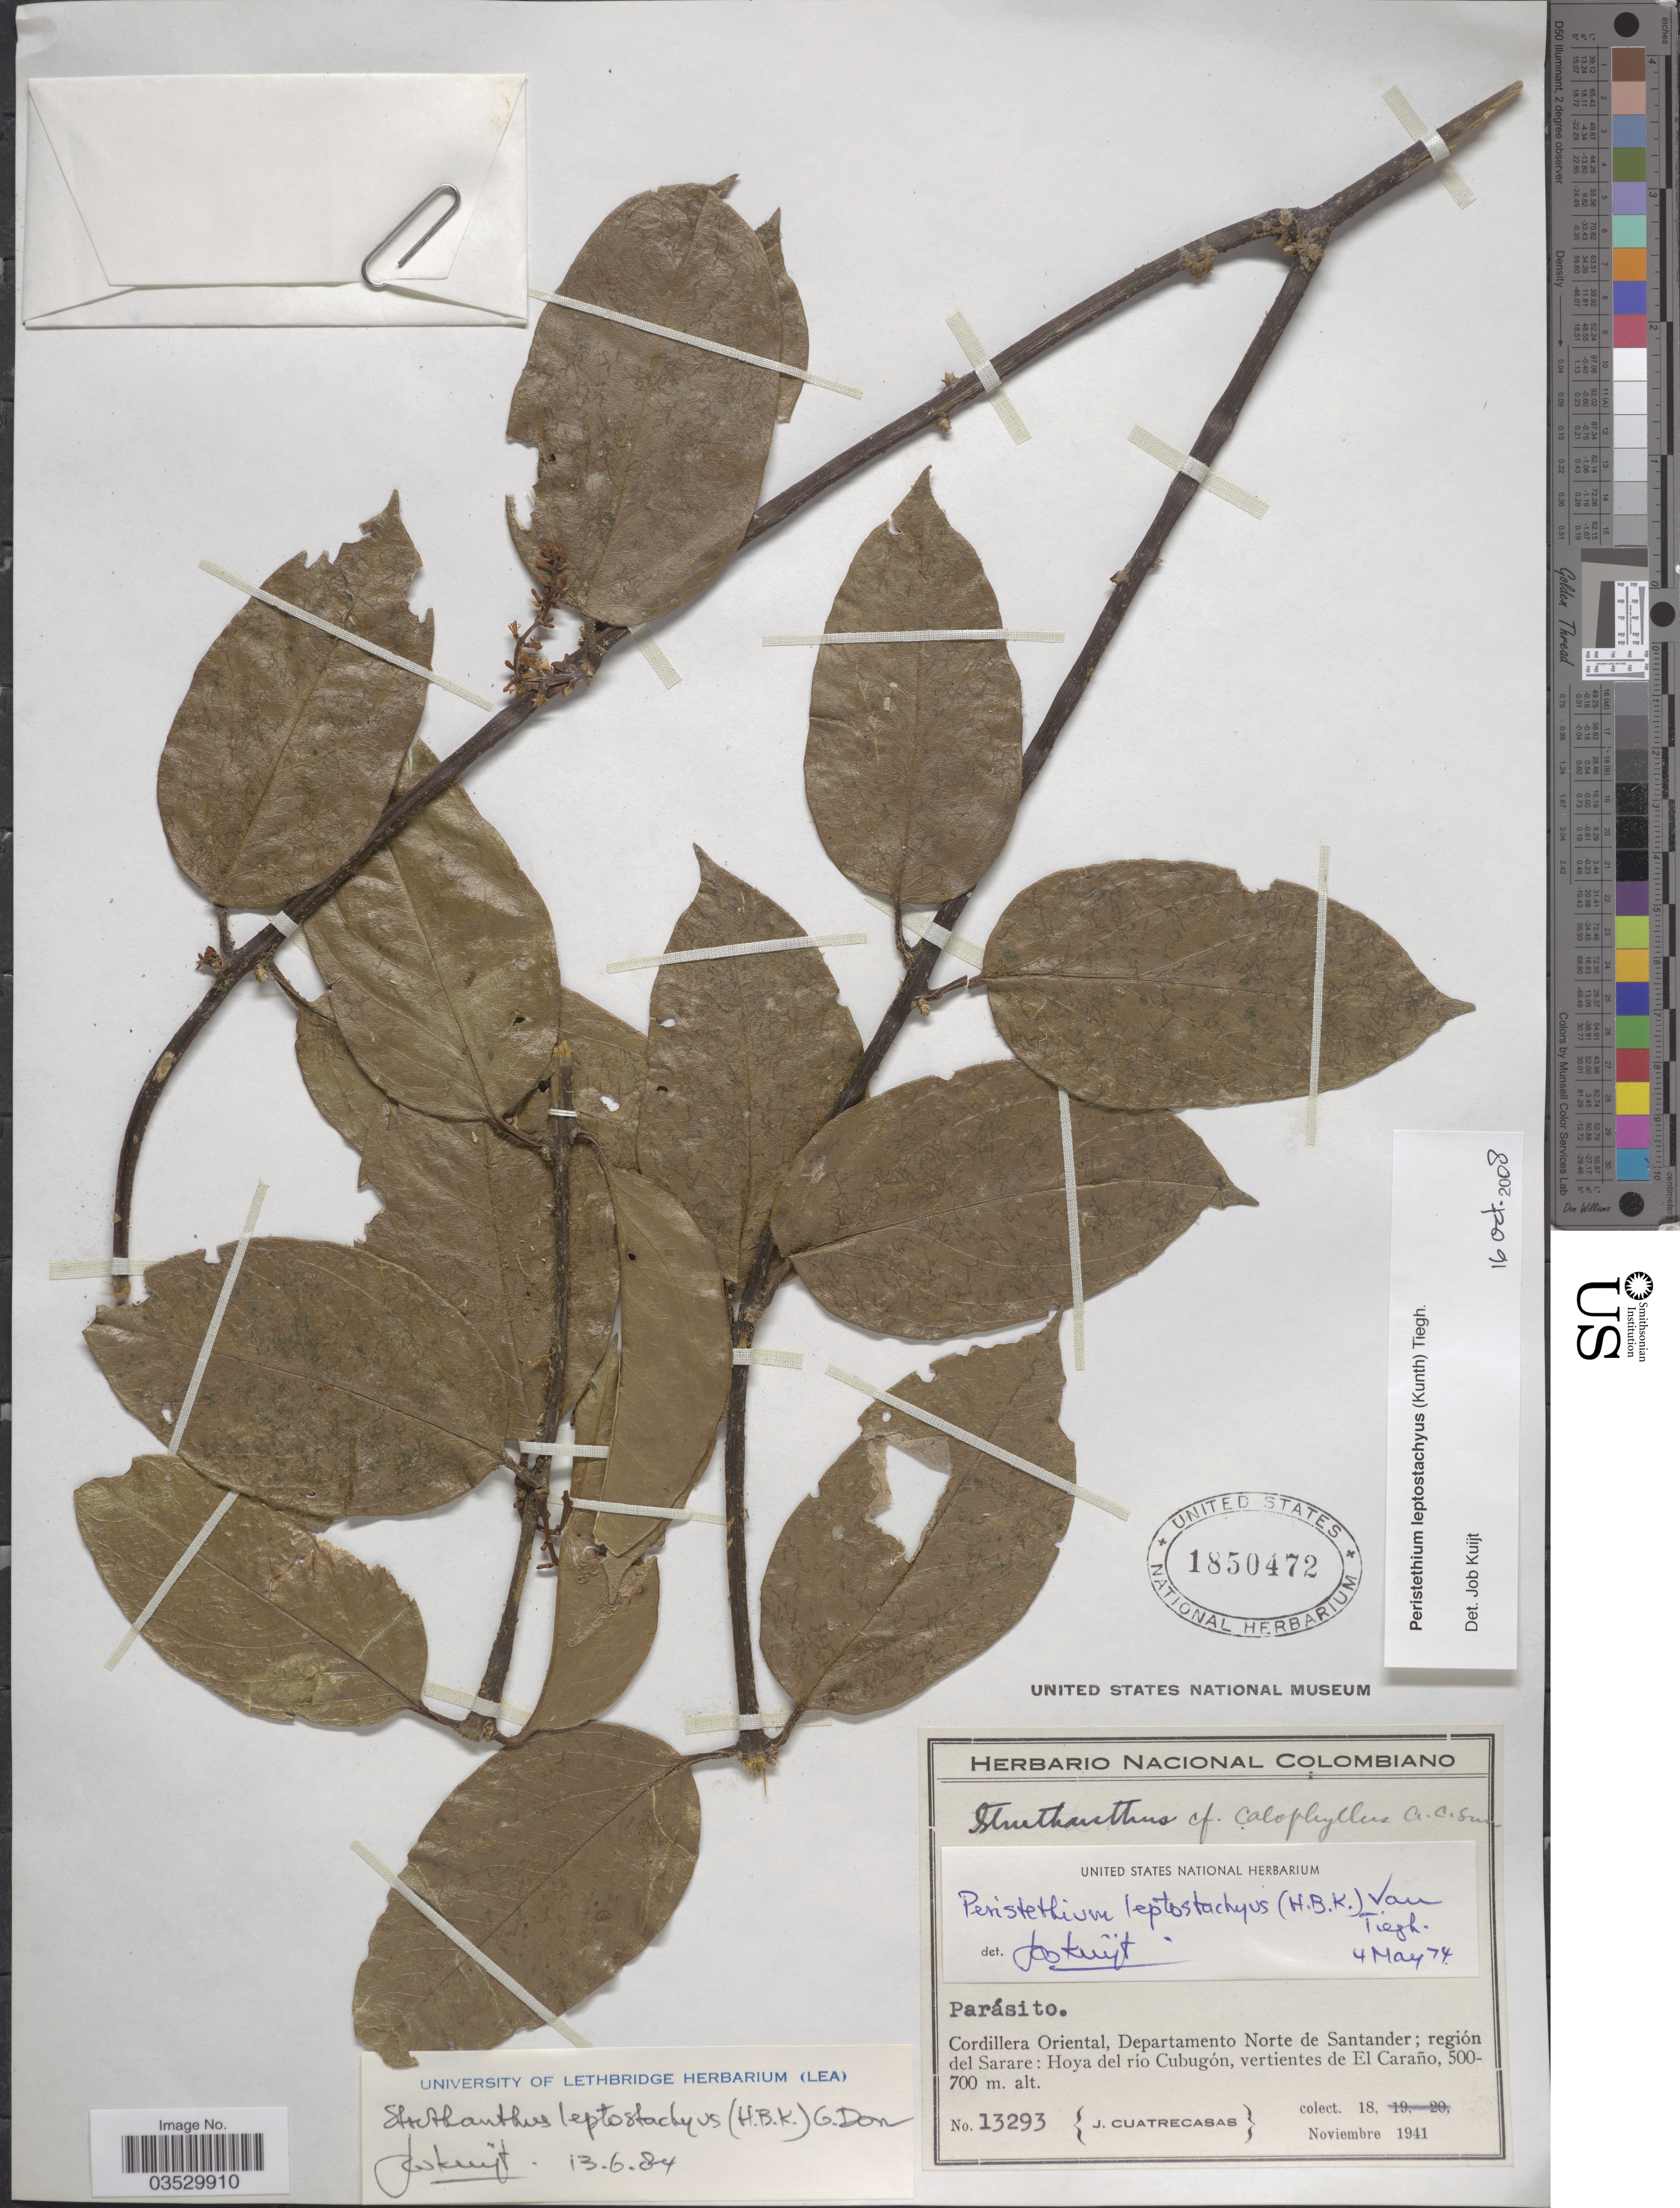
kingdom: Plantae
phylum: Tracheophyta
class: Magnoliopsida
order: Santalales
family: Loranthaceae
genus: Peristethium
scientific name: Peristethium leptostachyum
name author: (Kunth) Tiegh.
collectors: J. Cuatrecasas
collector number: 13293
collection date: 1941-11-18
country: Colombia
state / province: Norte de Santander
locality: Cordillera Oriental, Departamento Norte de Santander; región del Sarare: Hoya del río Cubugón, vertientes de El Caraño.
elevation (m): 500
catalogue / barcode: US 1850472